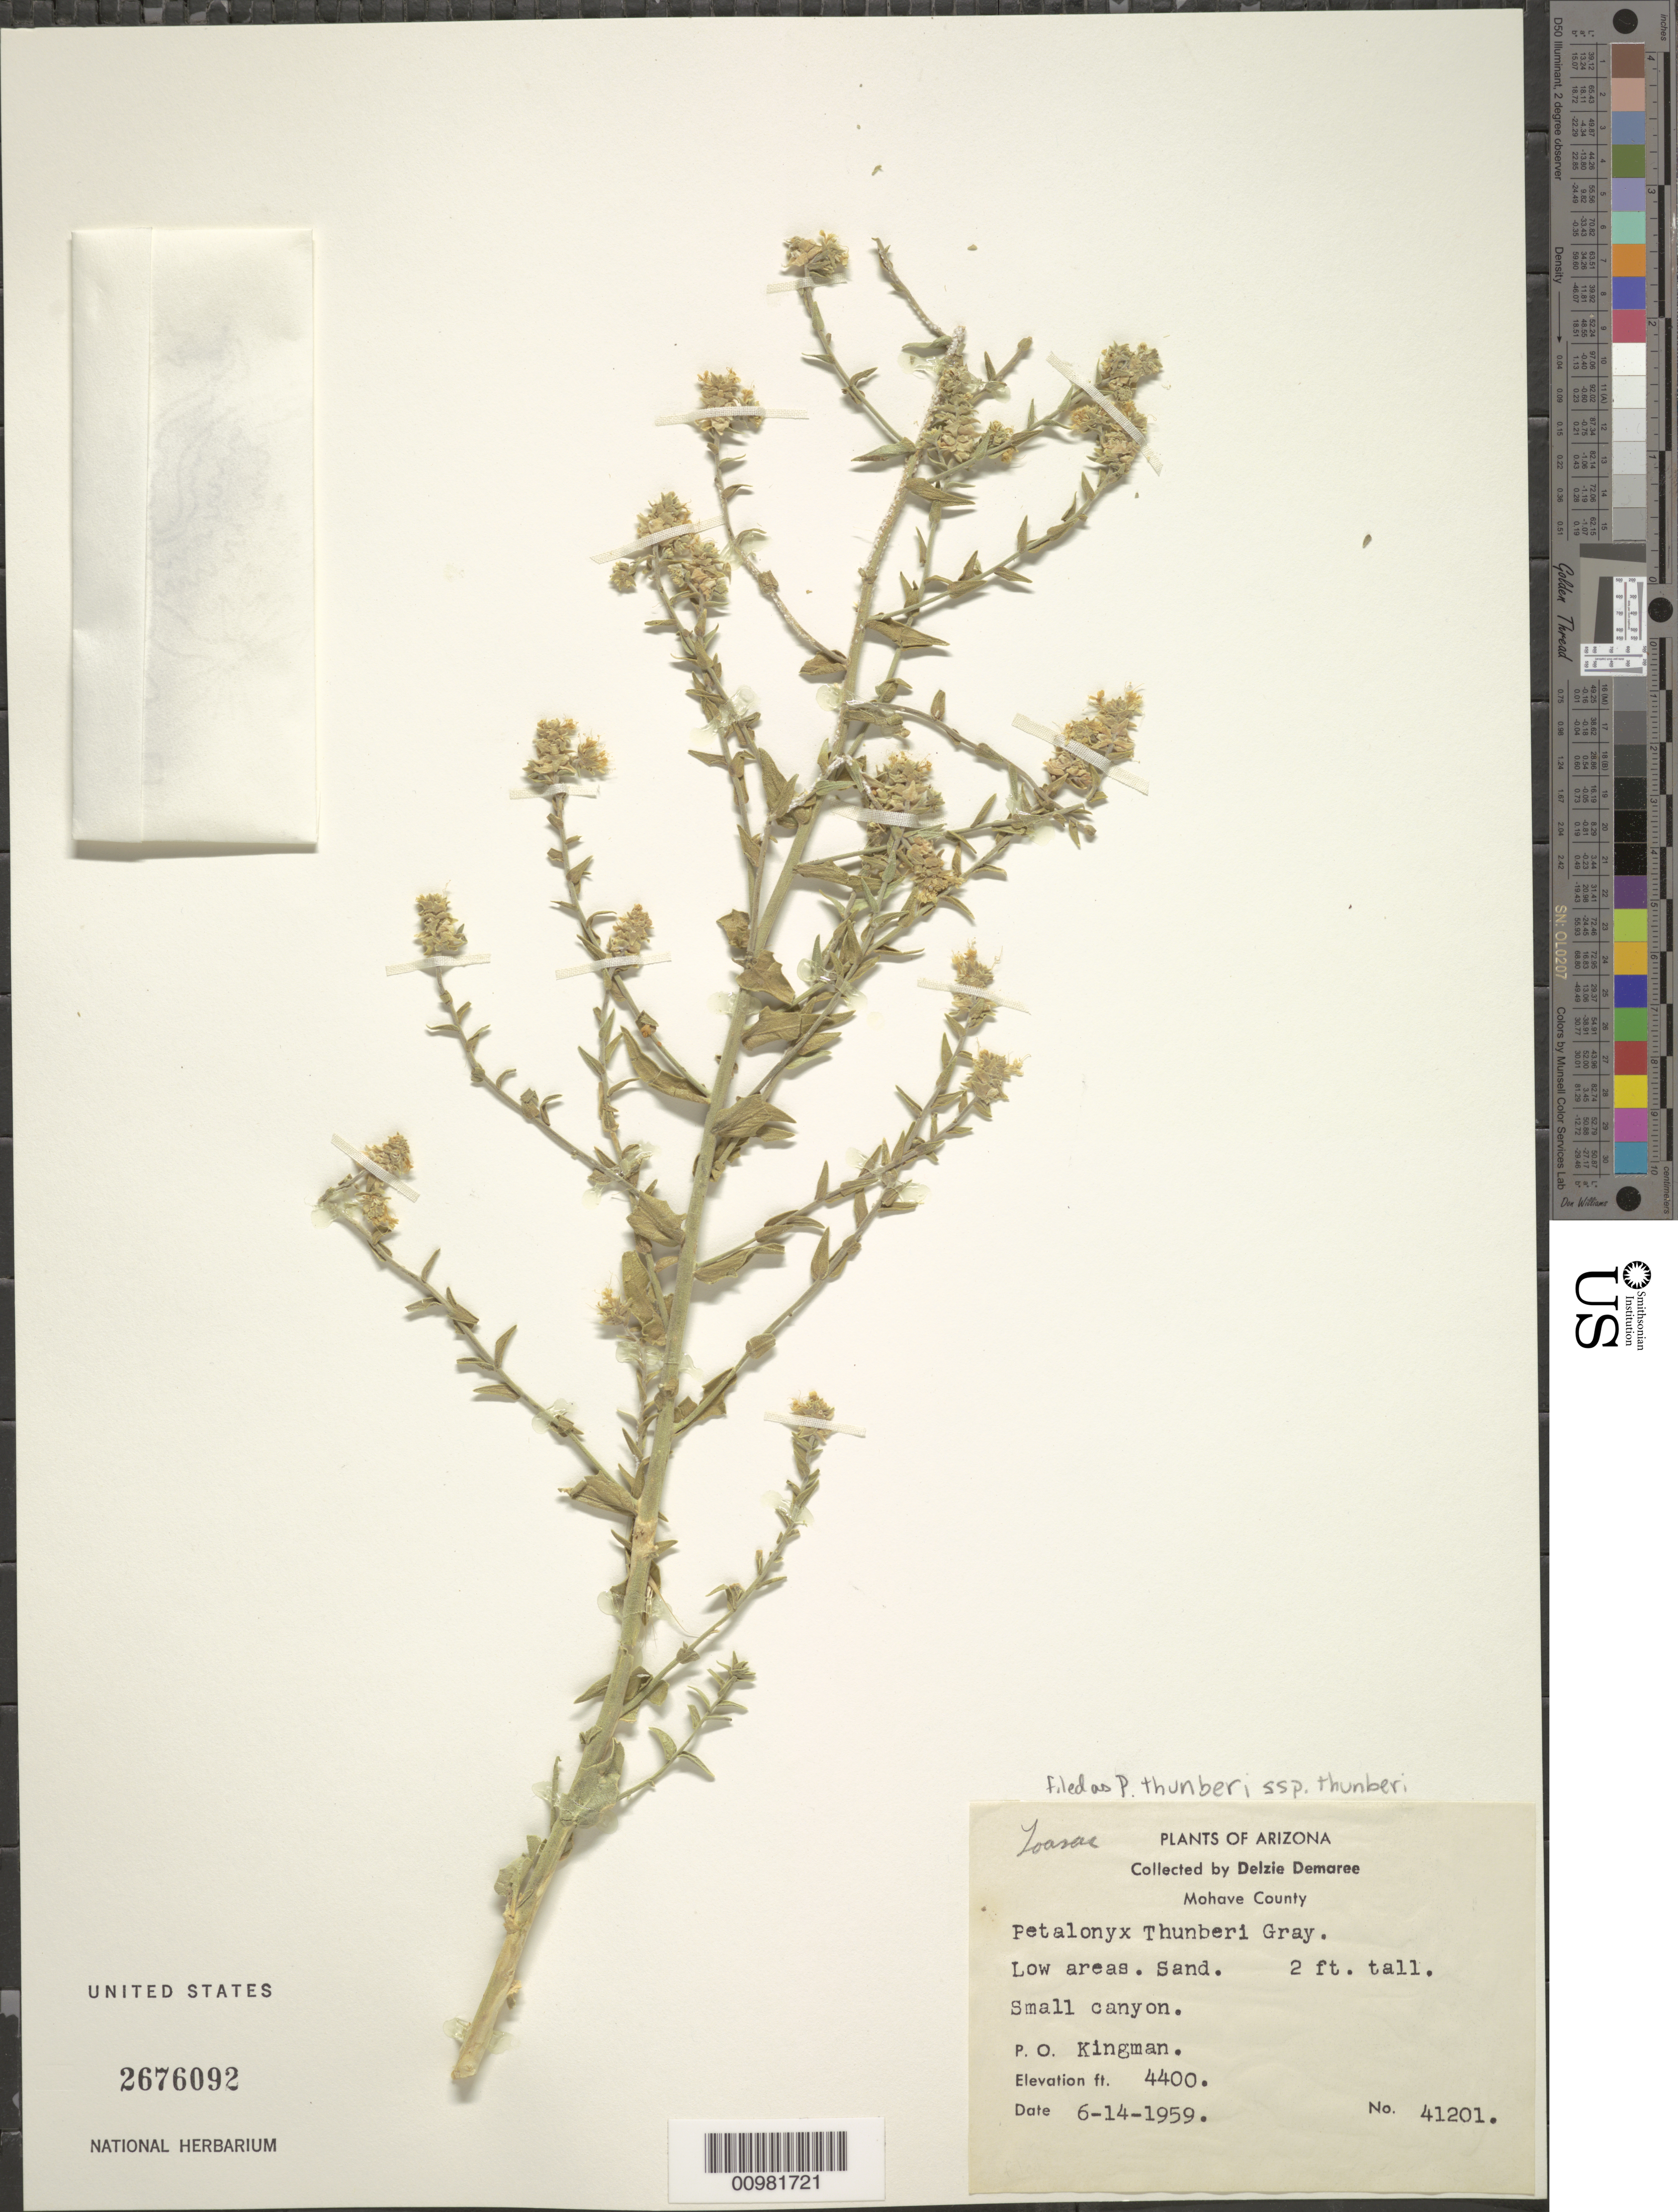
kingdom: Plantae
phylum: Tracheophyta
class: Magnoliopsida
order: Cornales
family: Loasaceae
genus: Petalonyx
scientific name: Petalonyx thurberi subsp. thurberi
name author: A. Gray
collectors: D. Demaree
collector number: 41201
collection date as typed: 14 Jun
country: United States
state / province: Arizona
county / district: Mohave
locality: Kingman, Small Canyon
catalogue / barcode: US 2676092